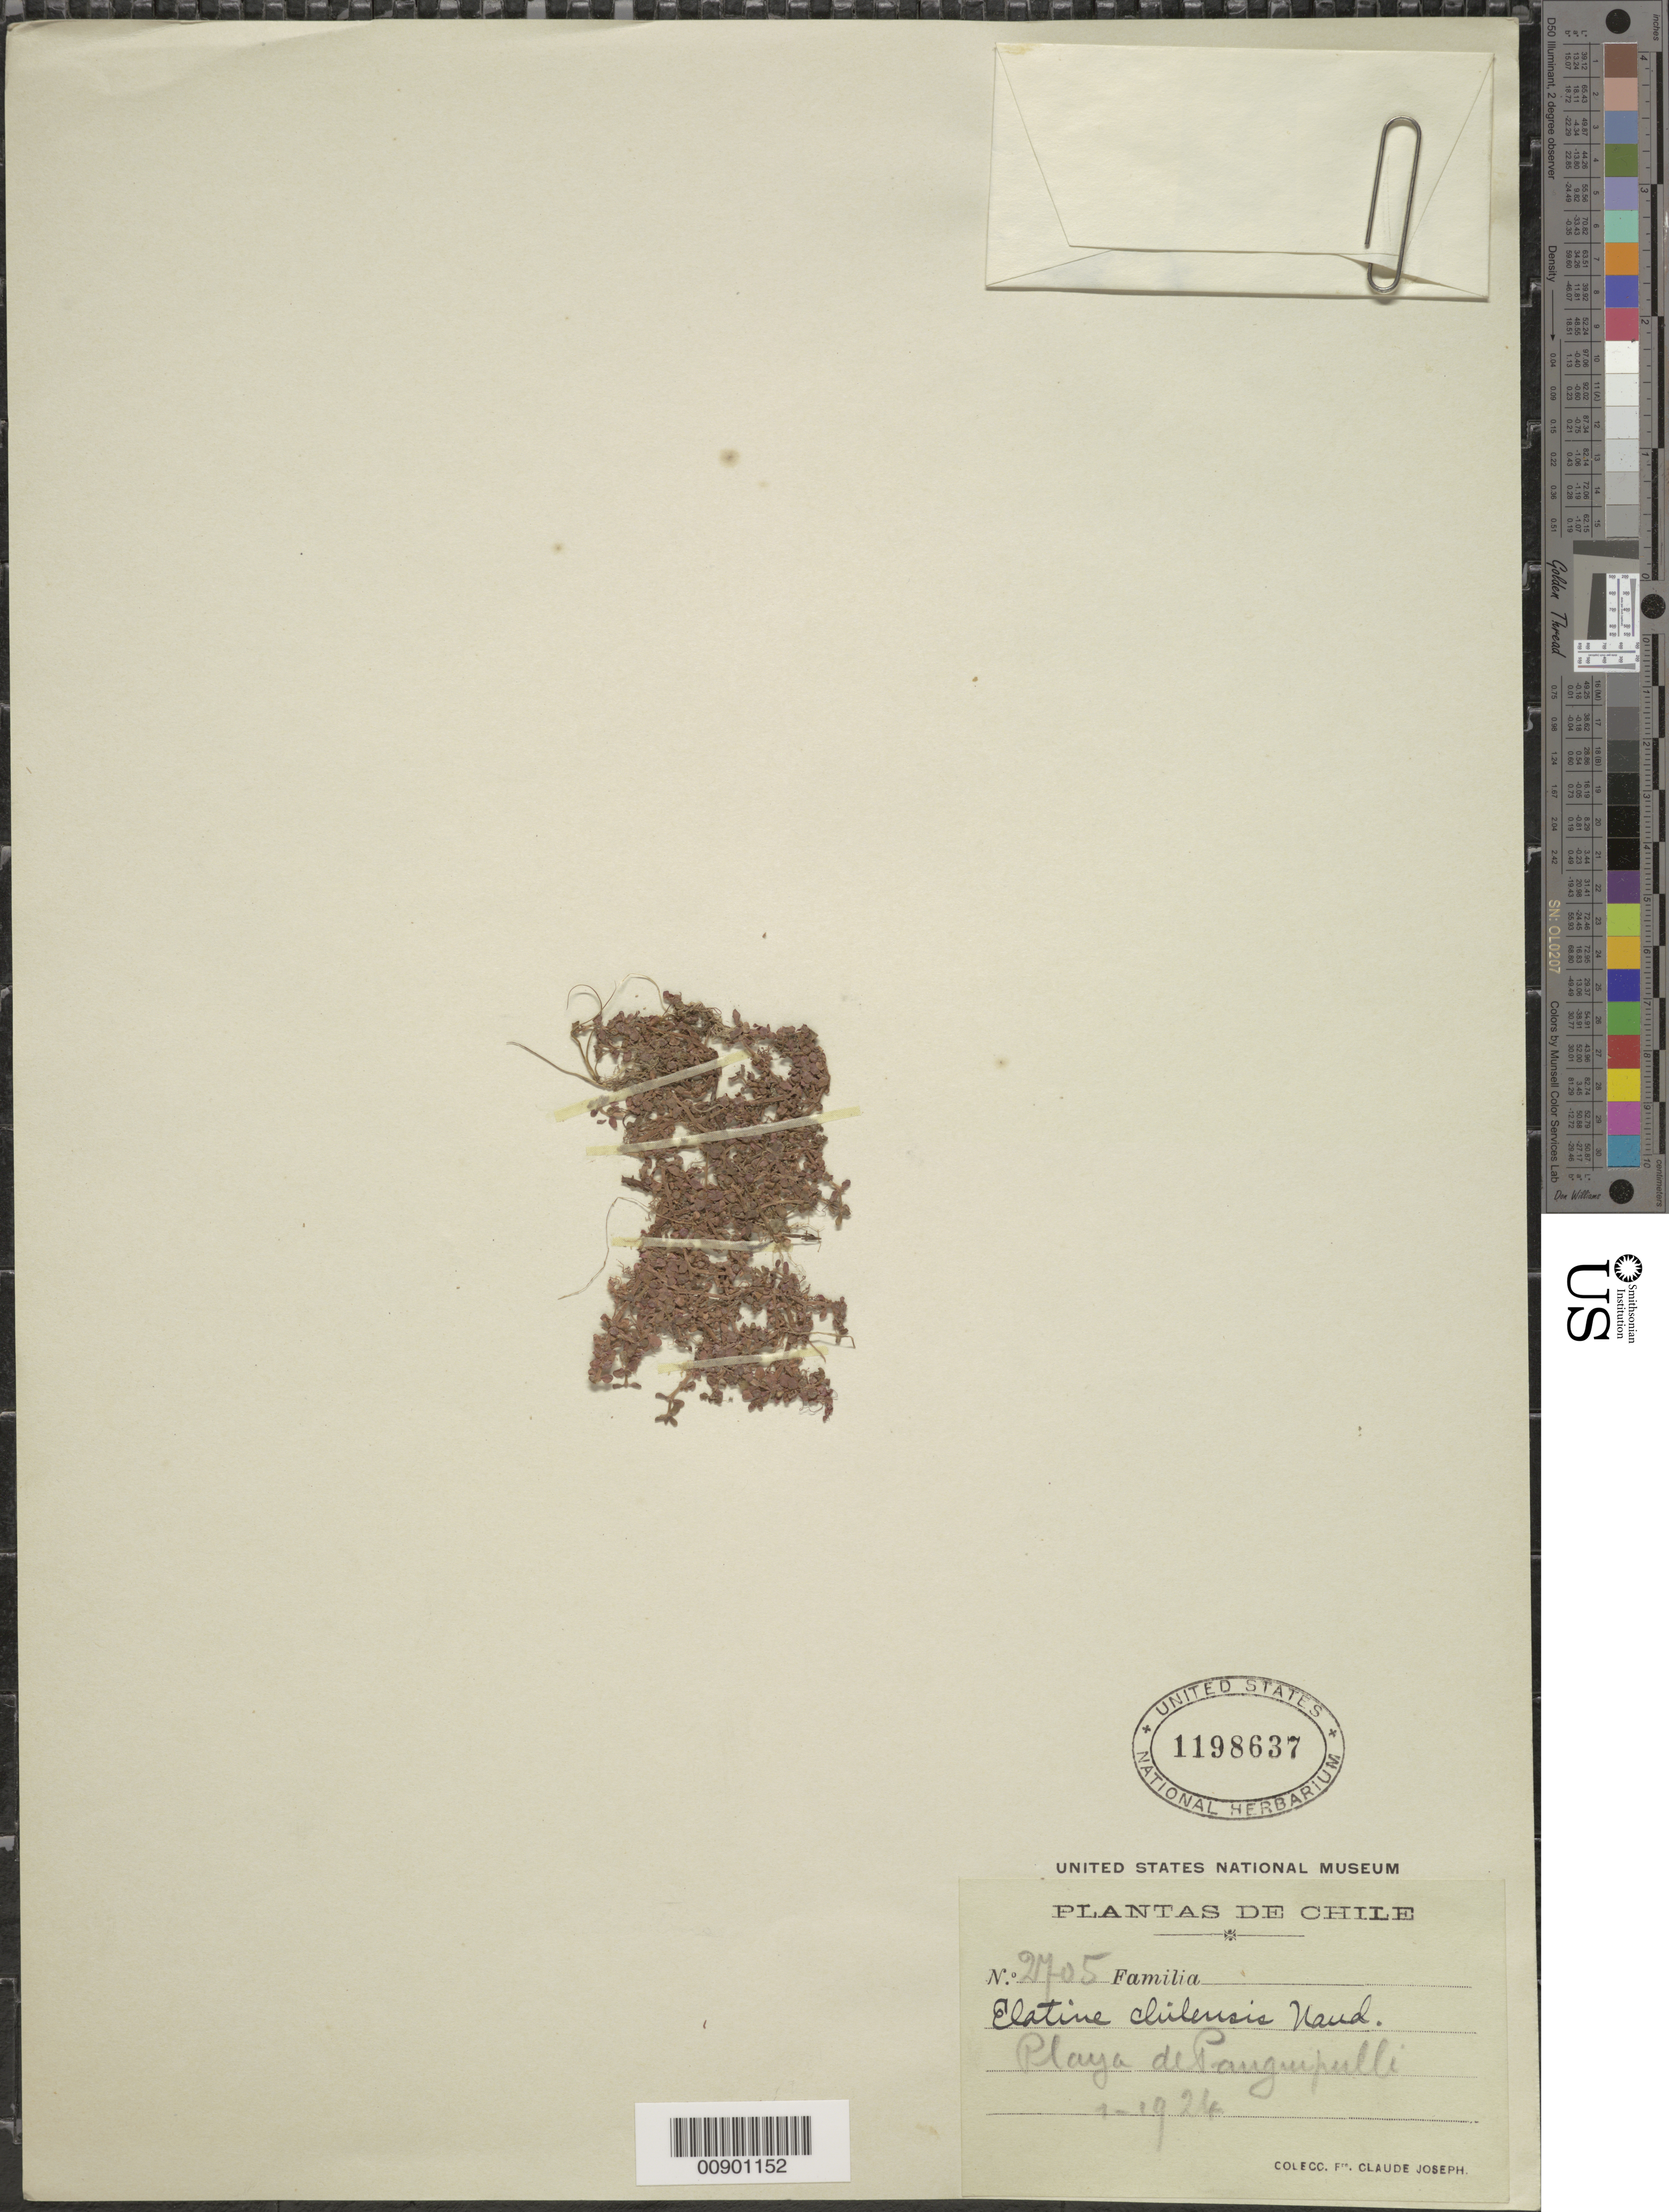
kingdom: Plantae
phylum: Tracheophyta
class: Magnoliopsida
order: Malpighiales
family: Elatinaceae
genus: Elatine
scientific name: Elatine chilensis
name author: Gay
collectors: Bro. Claude-Joseph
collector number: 21705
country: Chile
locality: Playa de Pauguipulli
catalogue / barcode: US 1198637